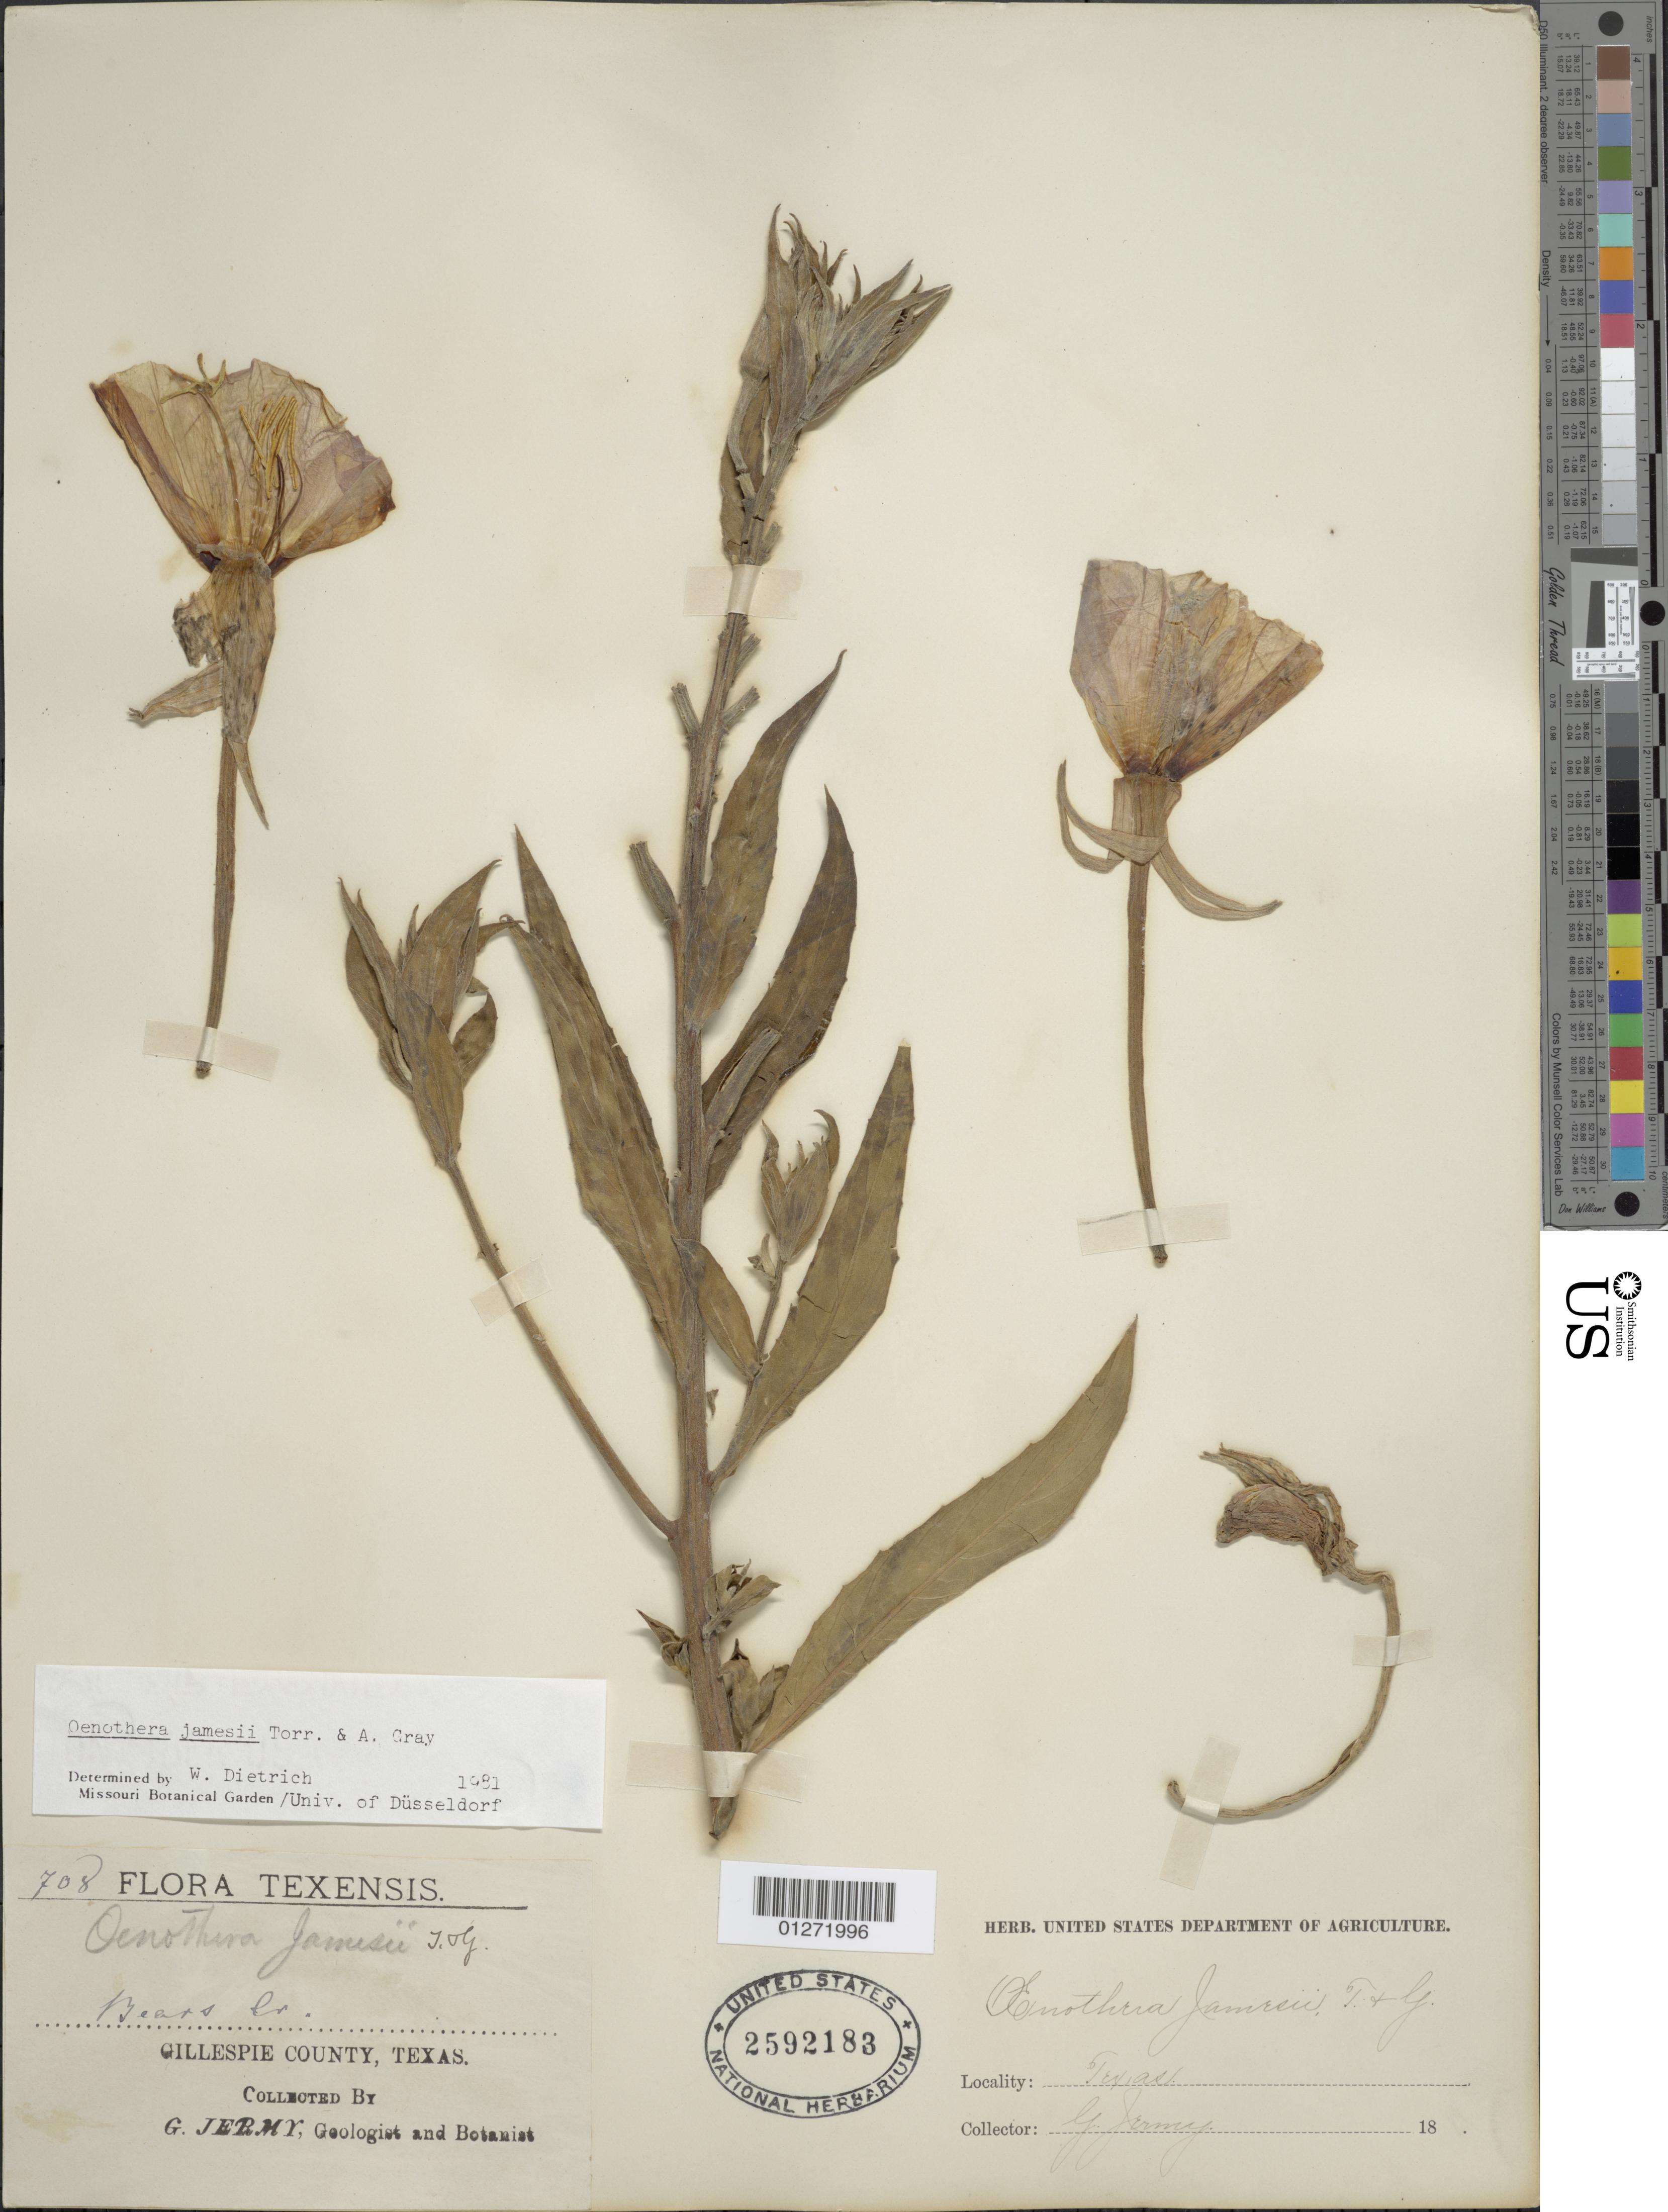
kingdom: Plantae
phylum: Tracheophyta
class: Magnoliopsida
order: Myrtales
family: Onagraceae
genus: Oenothera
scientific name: Oenothera jamesii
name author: Torr. & A. Gray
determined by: Dietrich, W.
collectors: G. Jermy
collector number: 708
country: United States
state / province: Texas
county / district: Gillespie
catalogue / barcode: US 2592183